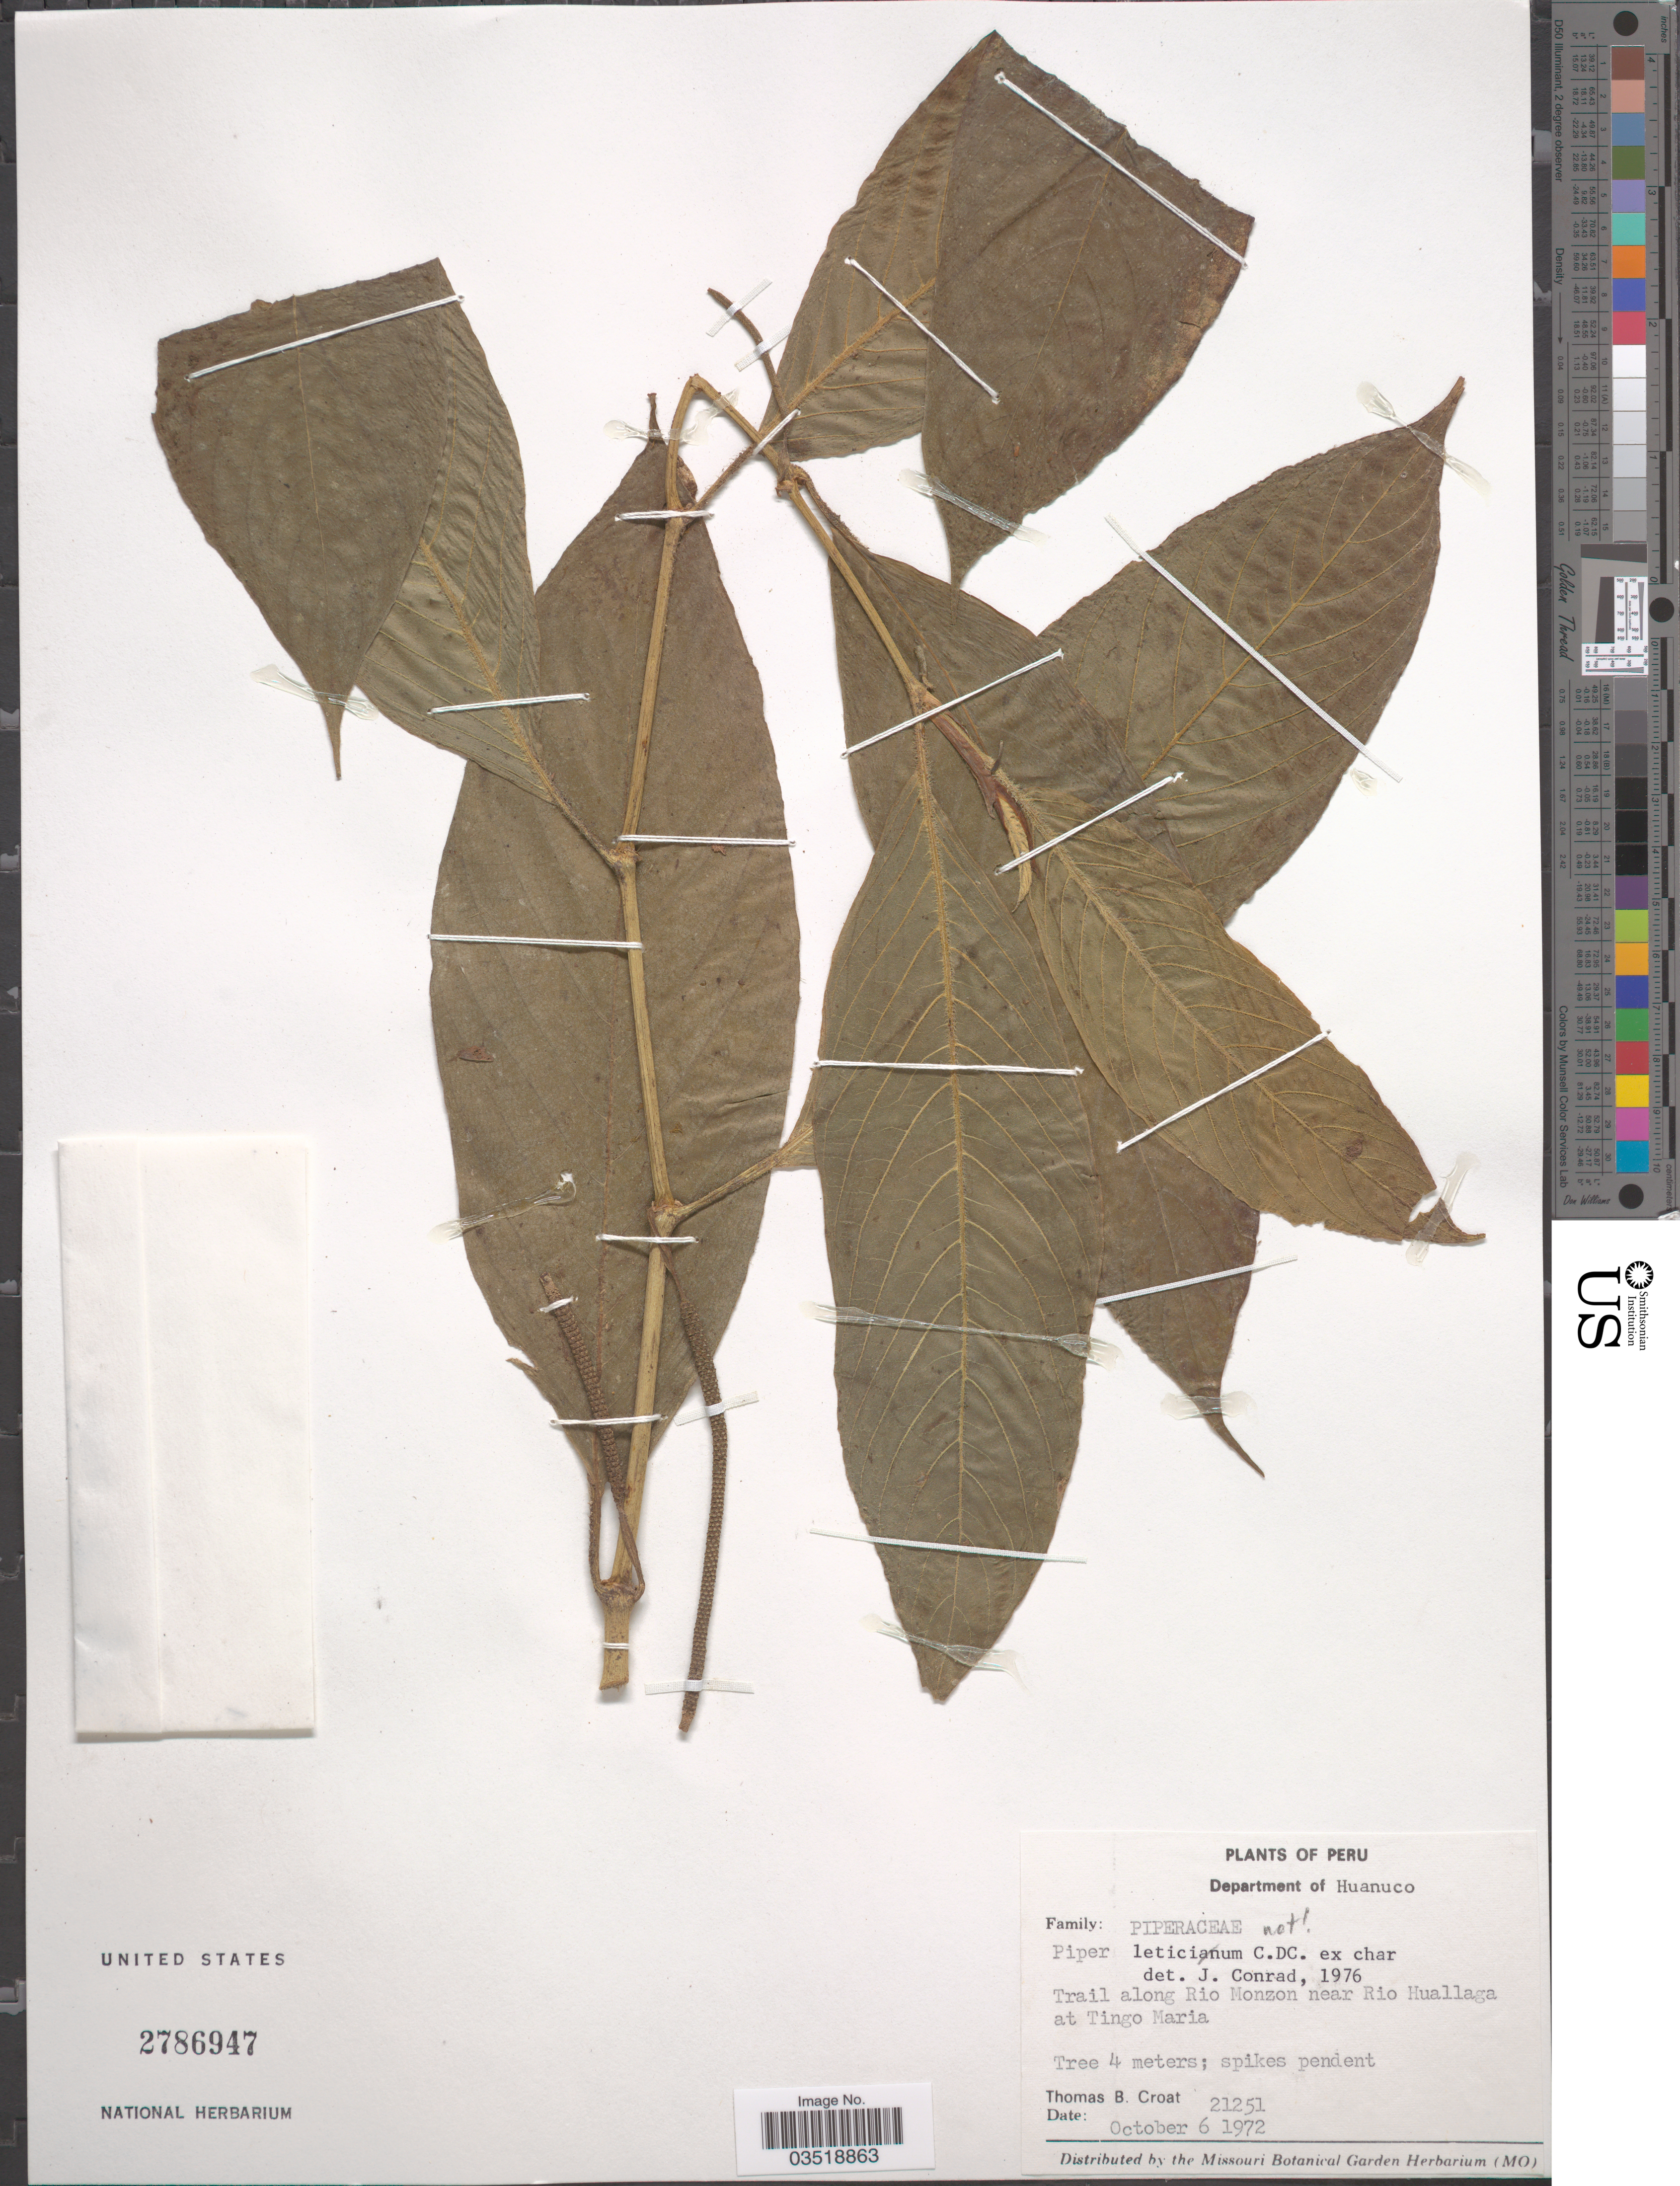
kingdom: Plantae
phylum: Tracheophyta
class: Magnoliopsida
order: Piperales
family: Piperaceae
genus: Piper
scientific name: Piper leticianum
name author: C. DC.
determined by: Jaramillo, M. Alejandra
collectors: T. B. Croat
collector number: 21251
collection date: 1972-10-06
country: Peru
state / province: Huánuco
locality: Department of Huanuco. Trail along Rio Monzon near Rio Huallaga at Tingo Maria.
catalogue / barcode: US 2786947